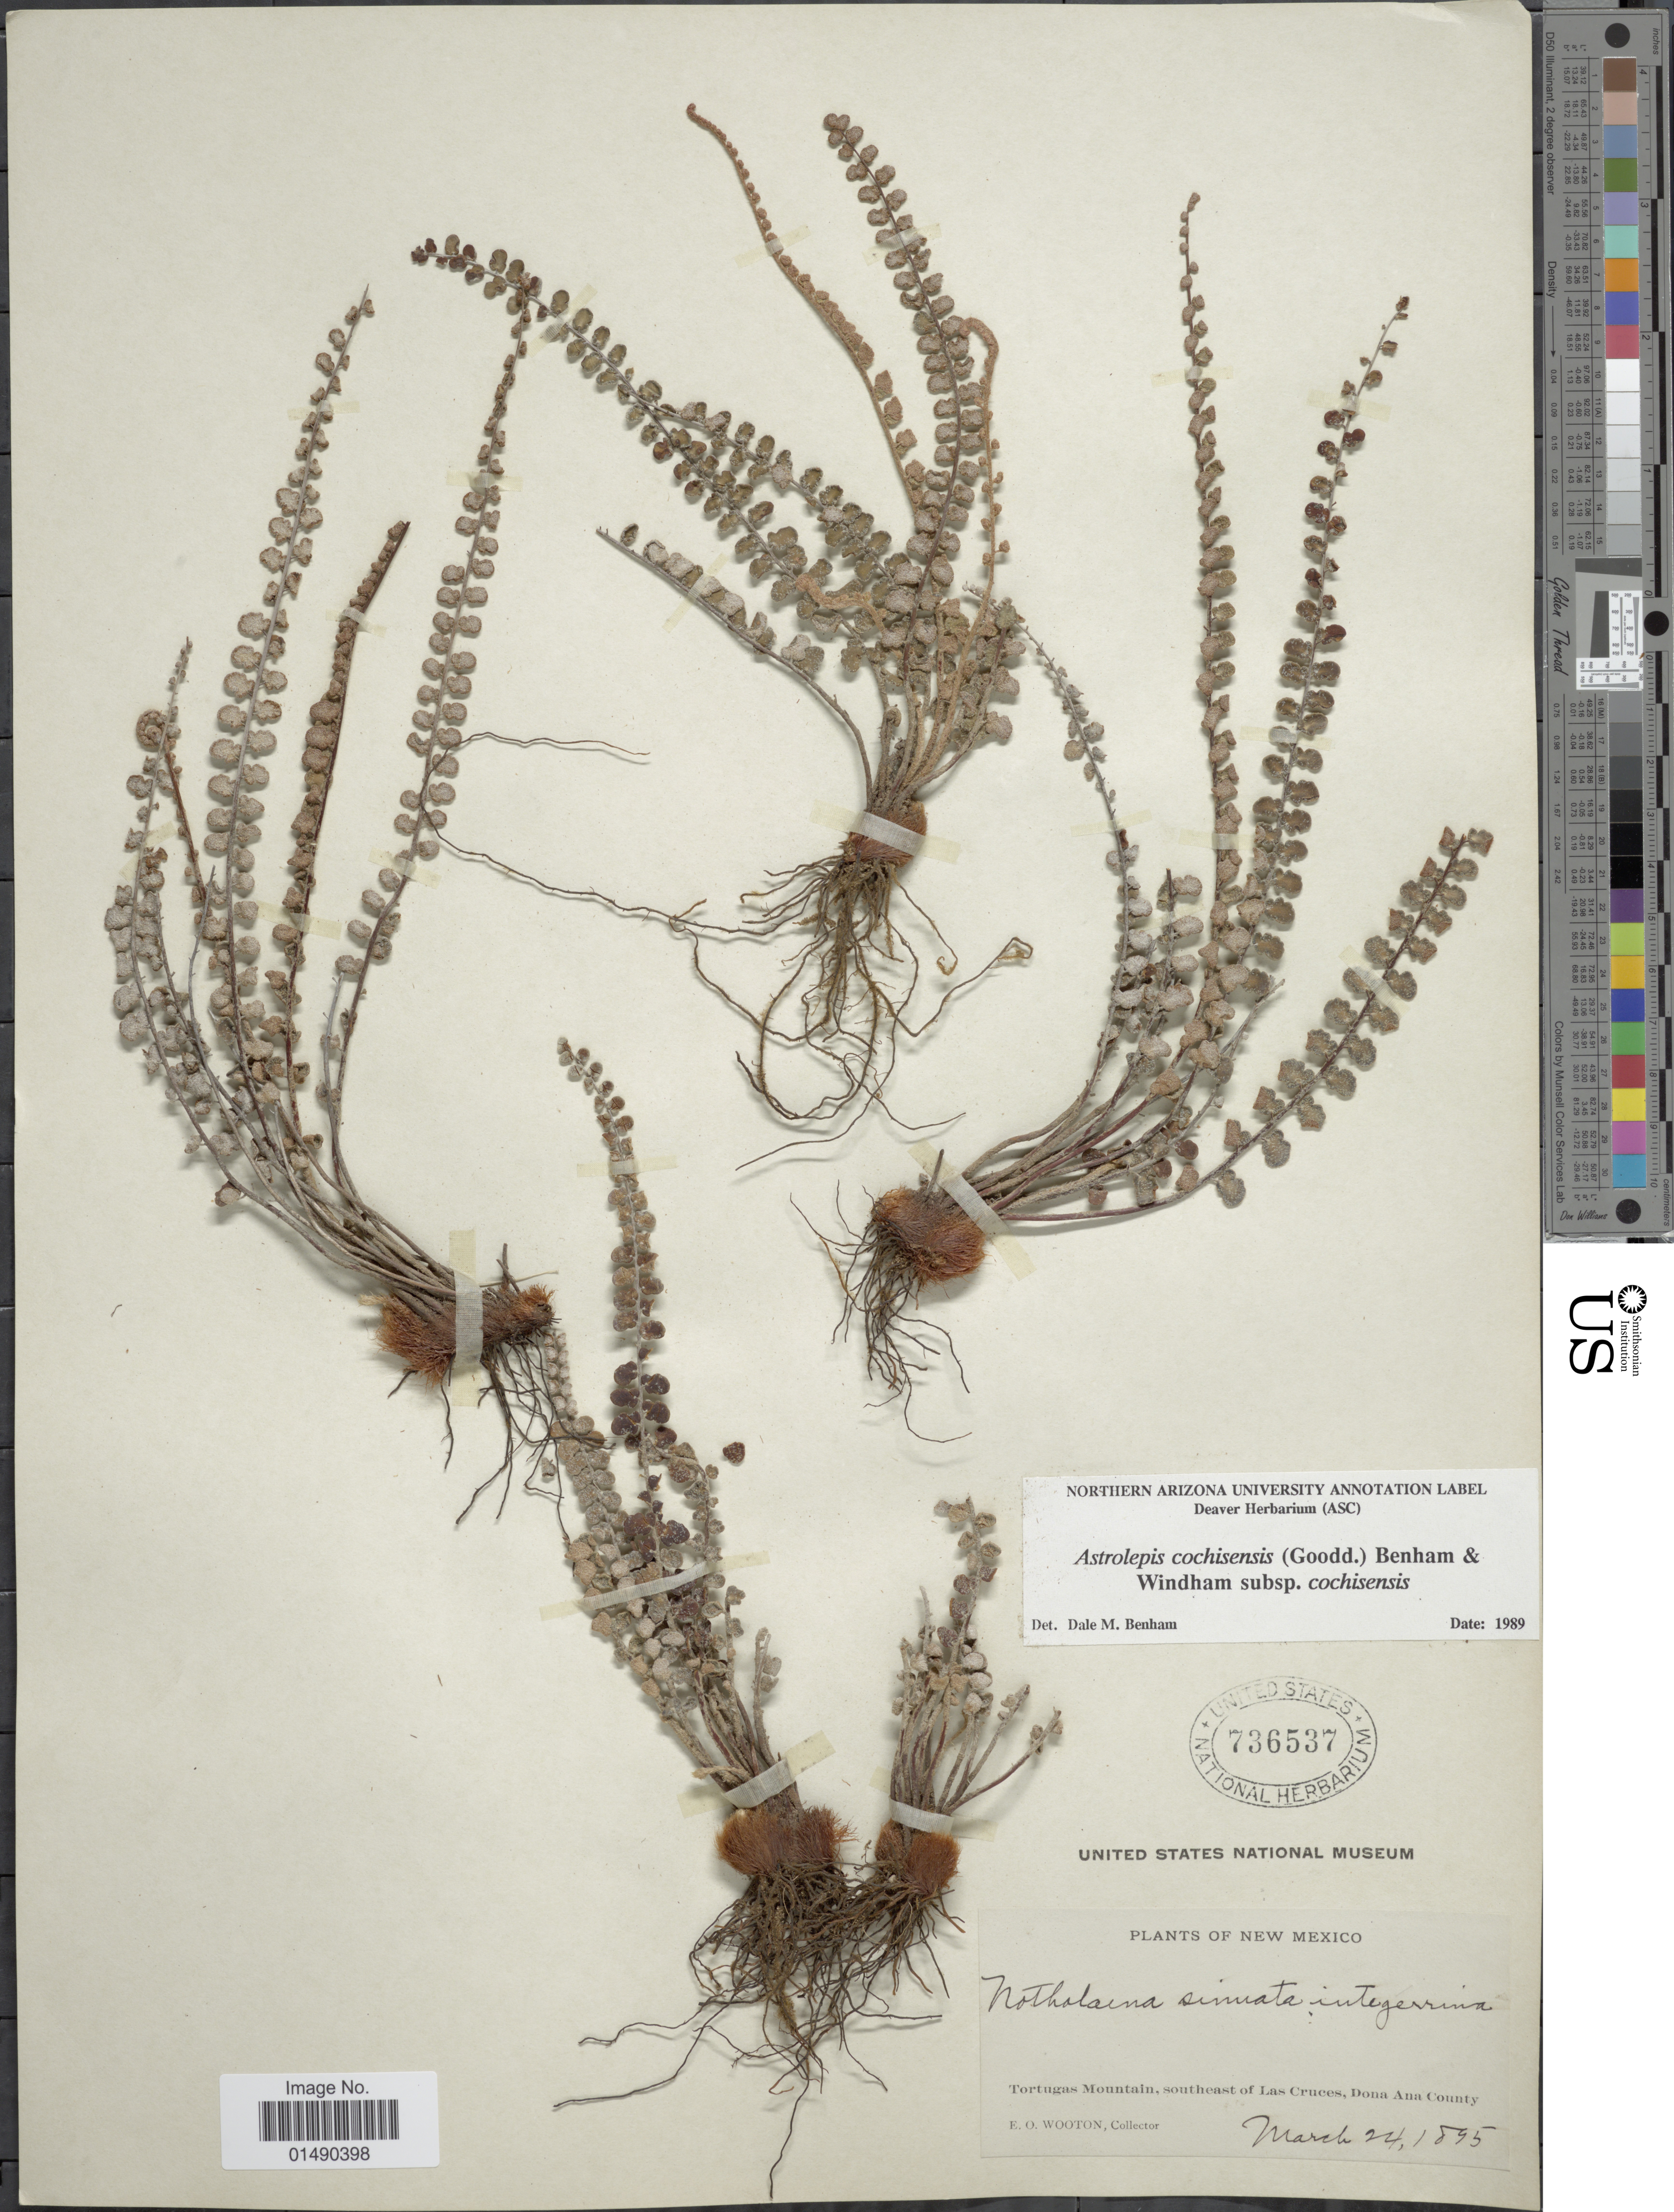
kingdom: Plantae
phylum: Tracheophyta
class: Polypodiopsida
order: Polypodiales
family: Pteridaceae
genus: Astrolepis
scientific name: Astrolepis cochisensis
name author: (C.O. Goodd.) D.M. Benham & Windham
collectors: E. O. Wooton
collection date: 1895-03-24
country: United States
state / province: New Mexico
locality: Tortugas Mountain, southeast of Las Cruces, Dona Ana County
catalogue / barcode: US 736537